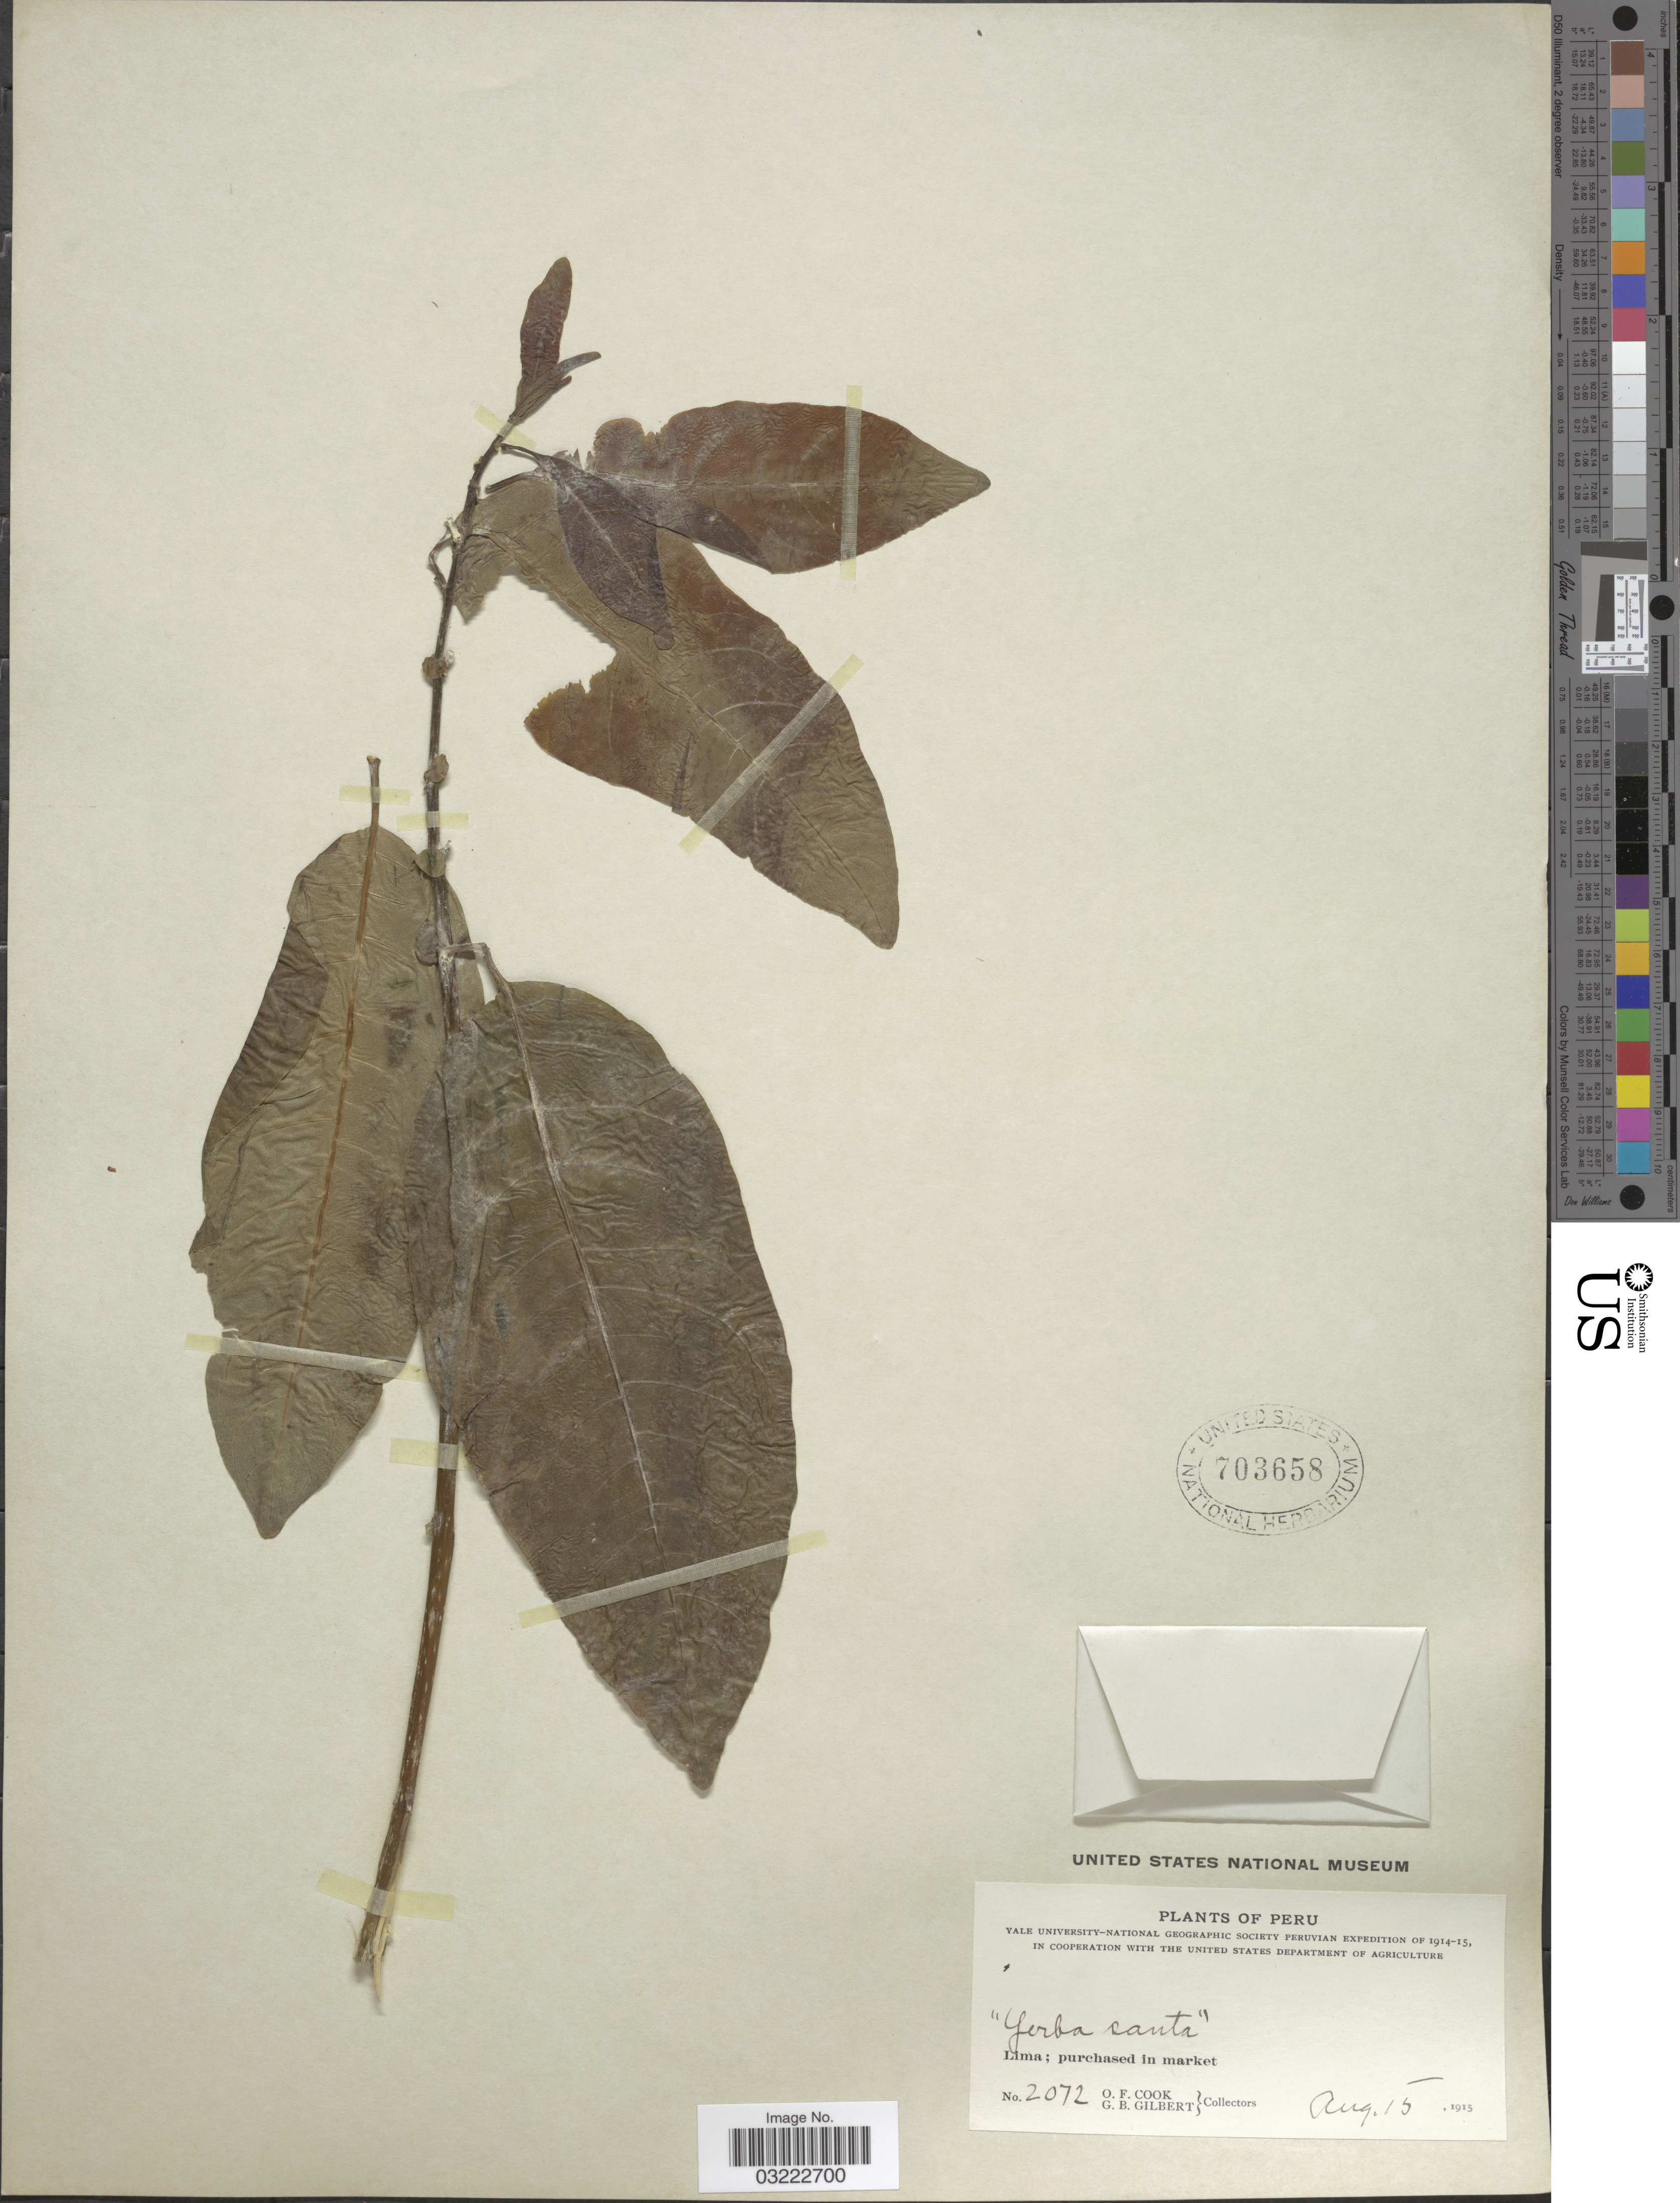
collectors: O. F. Cook & G. B. Gilbert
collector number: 2072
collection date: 1915-08-15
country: Peru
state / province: Lima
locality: Lima; purchased in market.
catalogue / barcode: US 703658